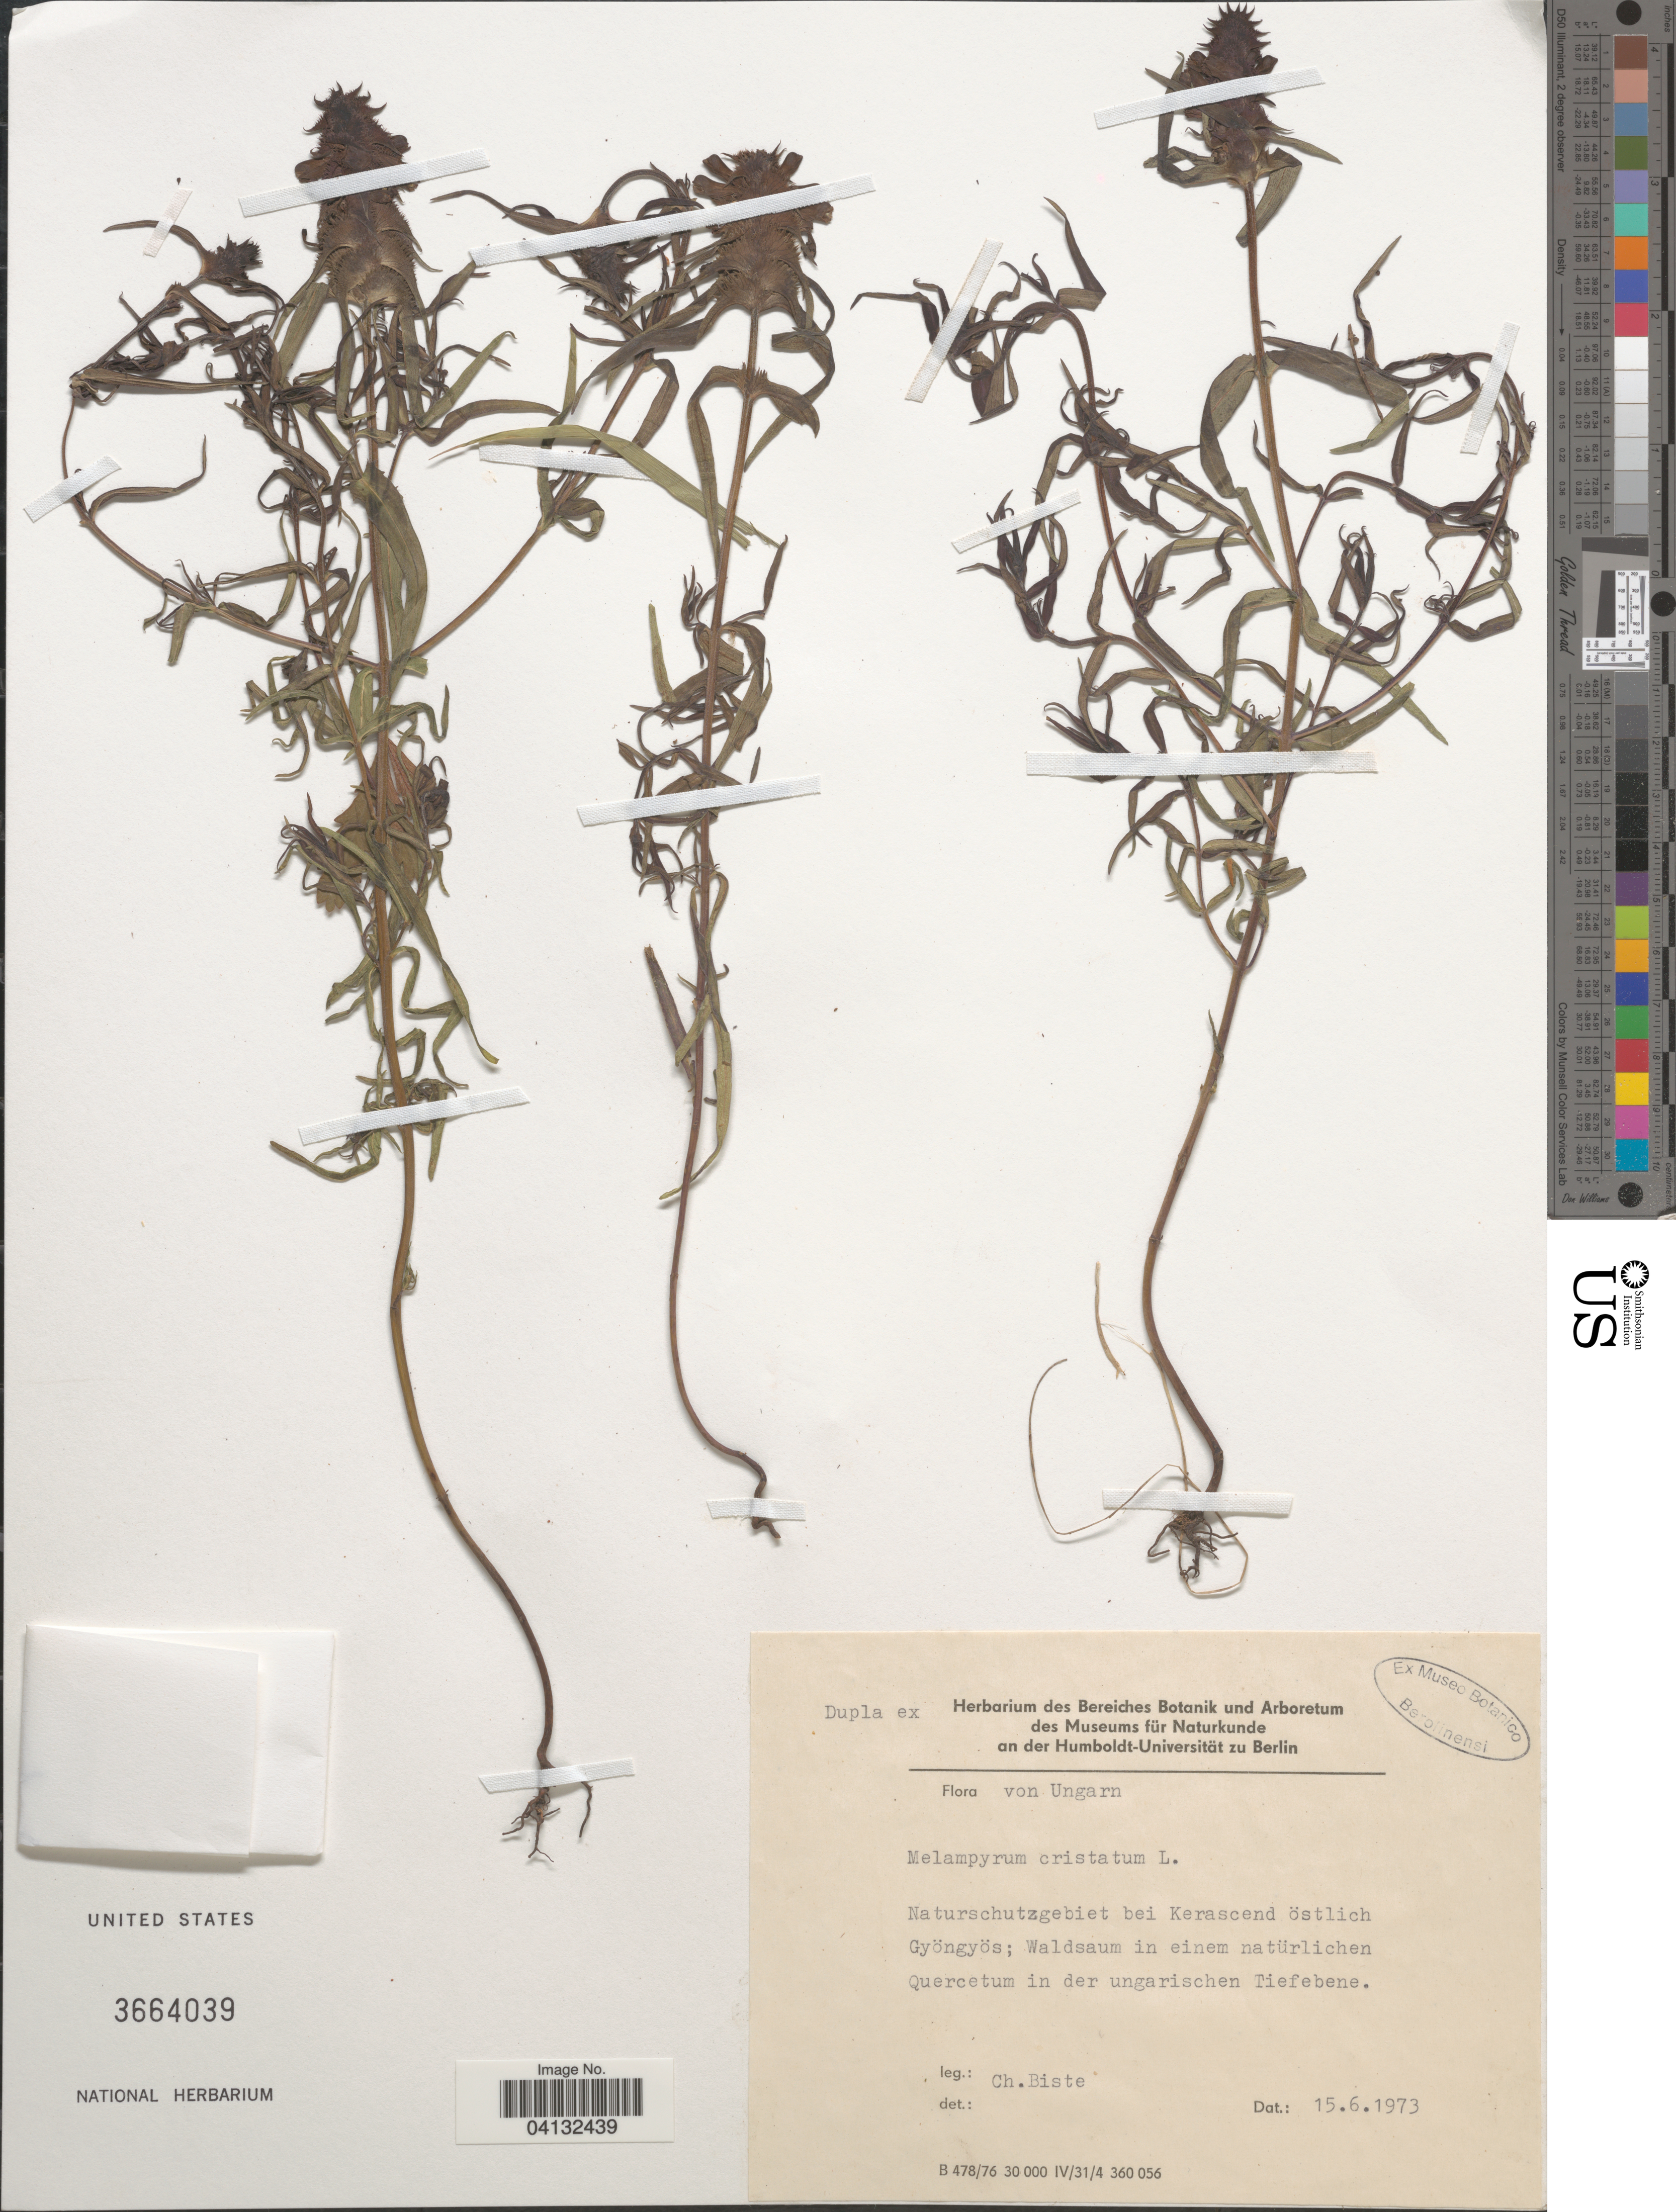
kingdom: Plantae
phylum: Tracheophyta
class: Magnoliopsida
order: Lamiales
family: Orobanchaceae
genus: Melampyrum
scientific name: Melampyrum cristatum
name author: Hablitz ex Steud.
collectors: C. Biste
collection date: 1973-06-15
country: Hungary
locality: Ungarn. Naturschutzgebiet bei Kerascend östlich Gyöngyös; Waldsaum in einem natürlichen.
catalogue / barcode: US 3664039